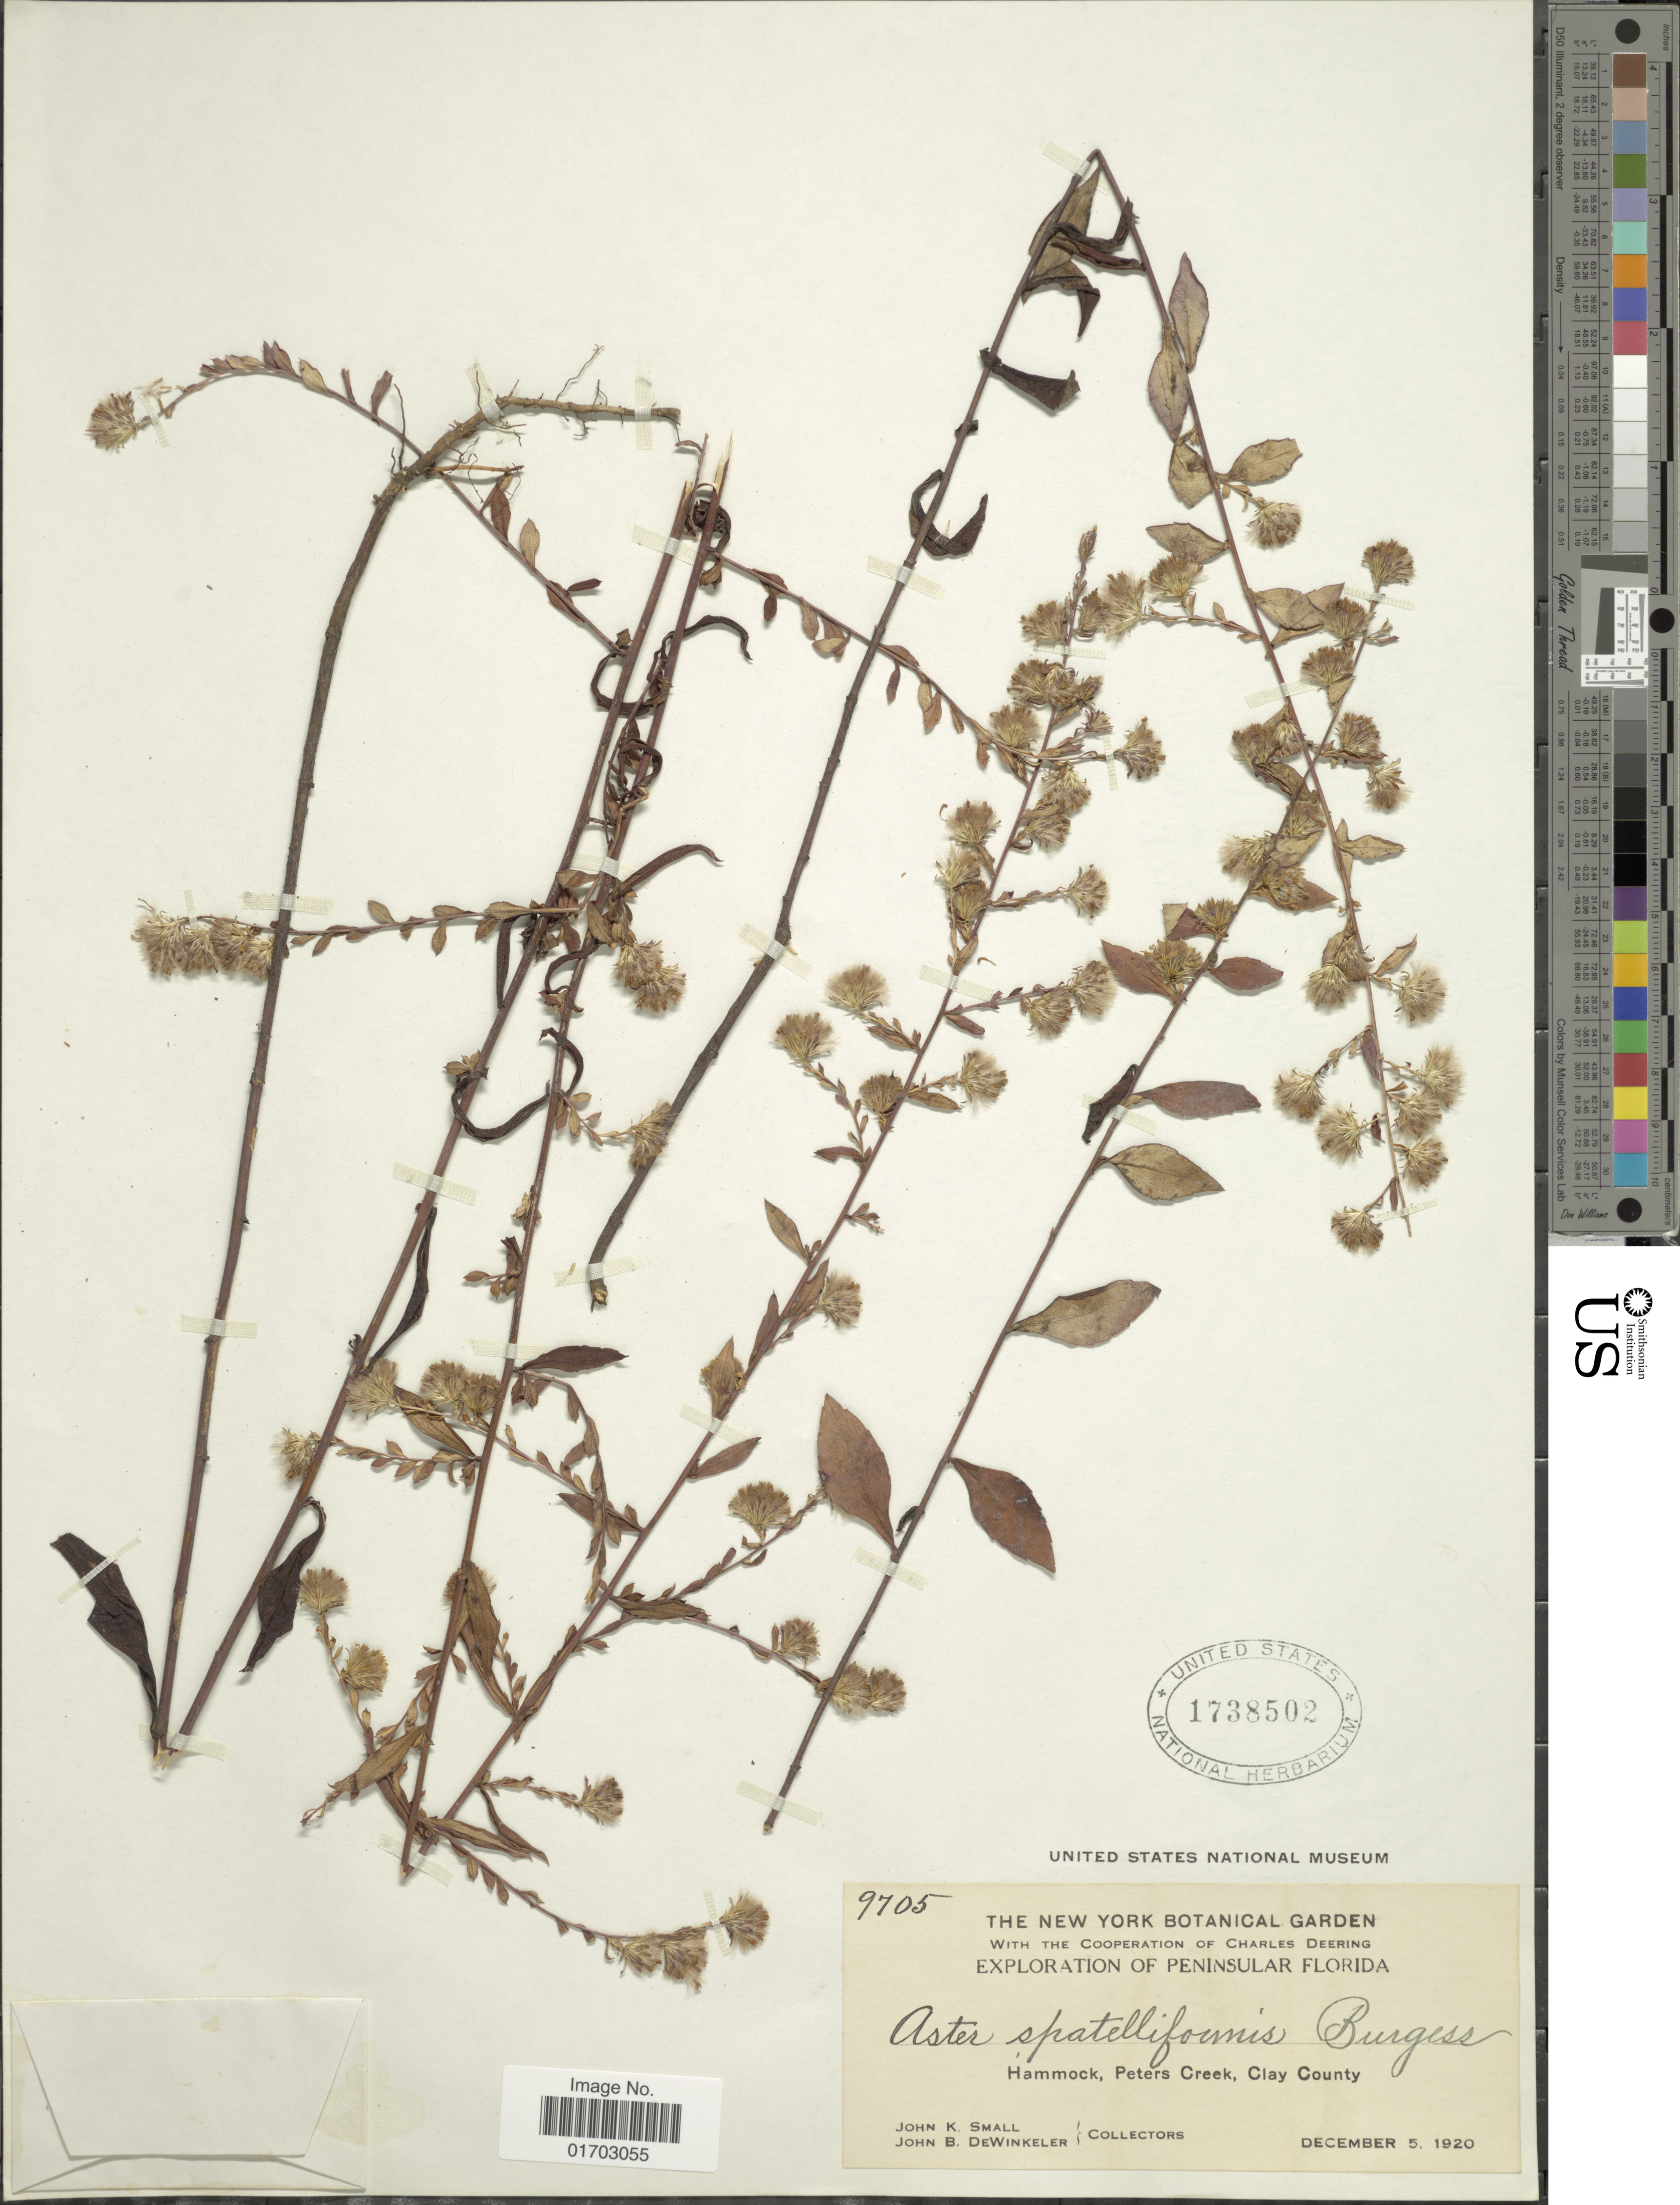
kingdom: Plantae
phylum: Tracheophyta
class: Magnoliopsida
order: Asterales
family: Asteraceae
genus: Aster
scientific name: Aster spatelliformis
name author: E.S. Burgess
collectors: J. K. Small & J. B. Dewinkeler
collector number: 9705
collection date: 1920-12-05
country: United States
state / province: Florida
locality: Peninsular Florida, Hammock, Peters Creek, Clay County.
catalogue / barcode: US 1738502